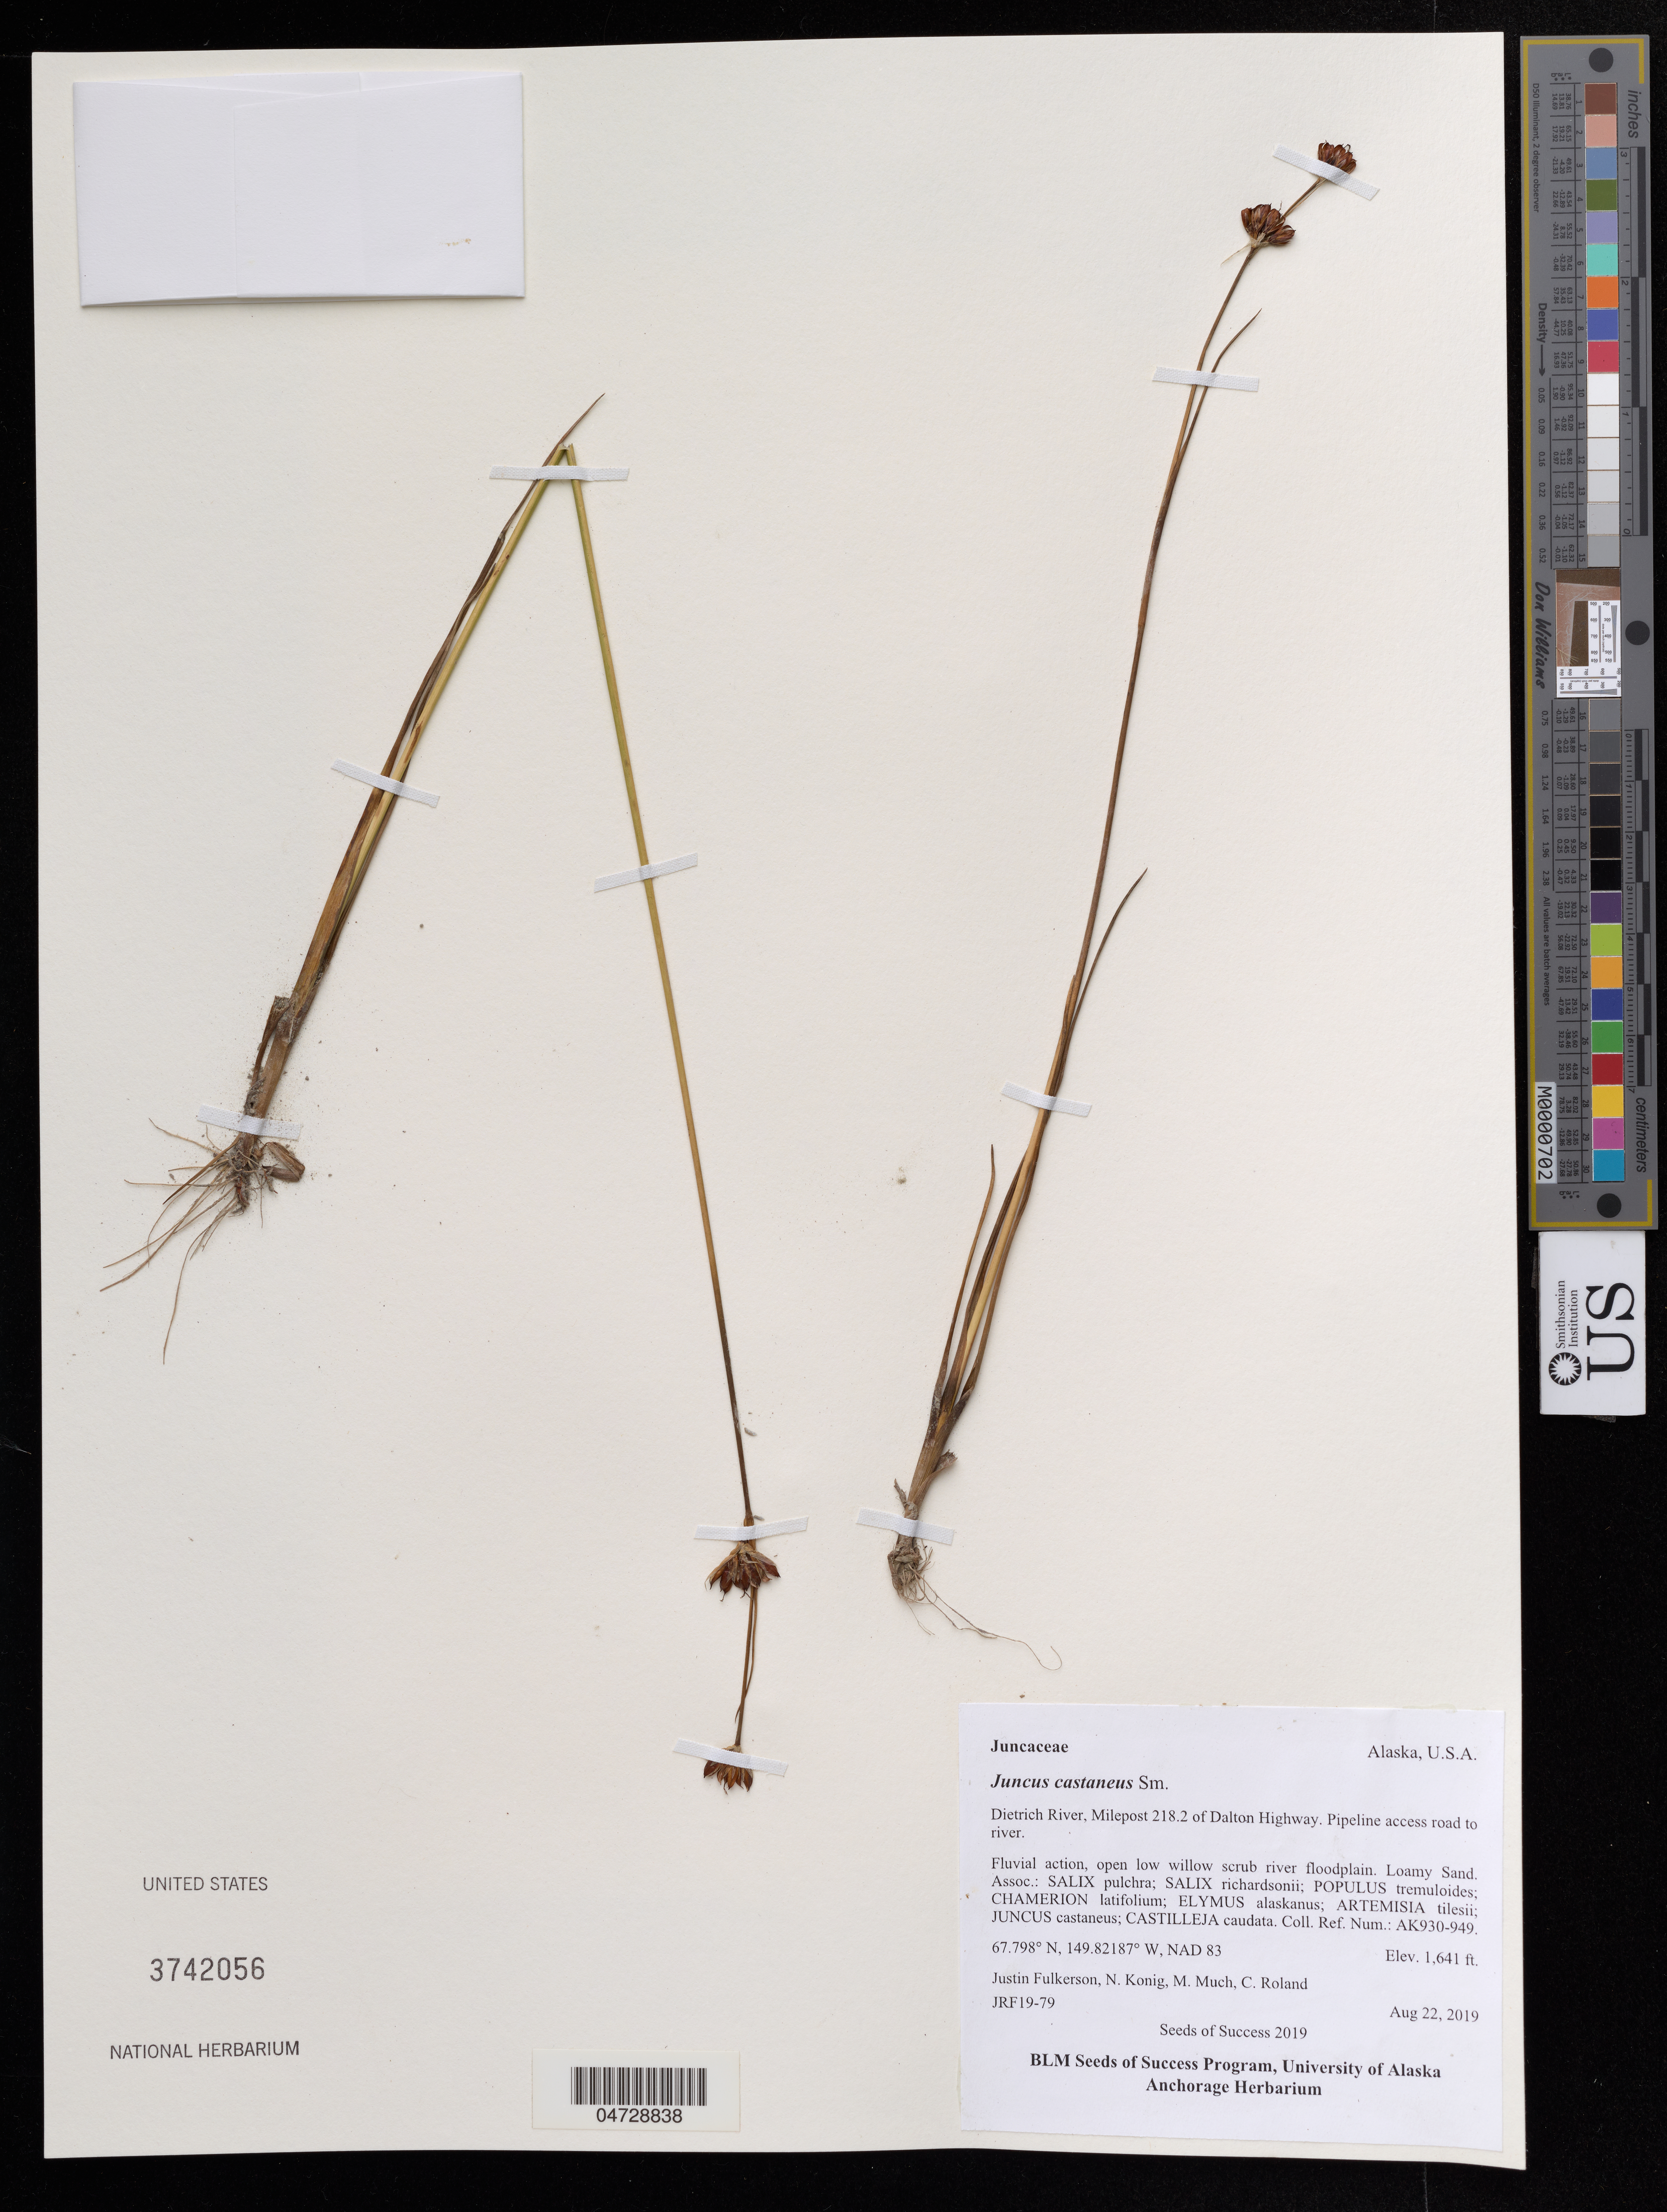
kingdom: Plantae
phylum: Tracheophyta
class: Liliopsida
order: Poales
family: Juncaceae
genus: Juncus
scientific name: Juncus castaneus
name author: Sm.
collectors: J. Fulkerson, N. Konig & C. Roland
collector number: JRF19-79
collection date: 2019-08-22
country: United States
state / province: Alaska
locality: Dietrich River, Milepost 218.2 of Dalton Highway. Pipeline acces road to river.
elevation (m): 500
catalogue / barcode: US 3742056